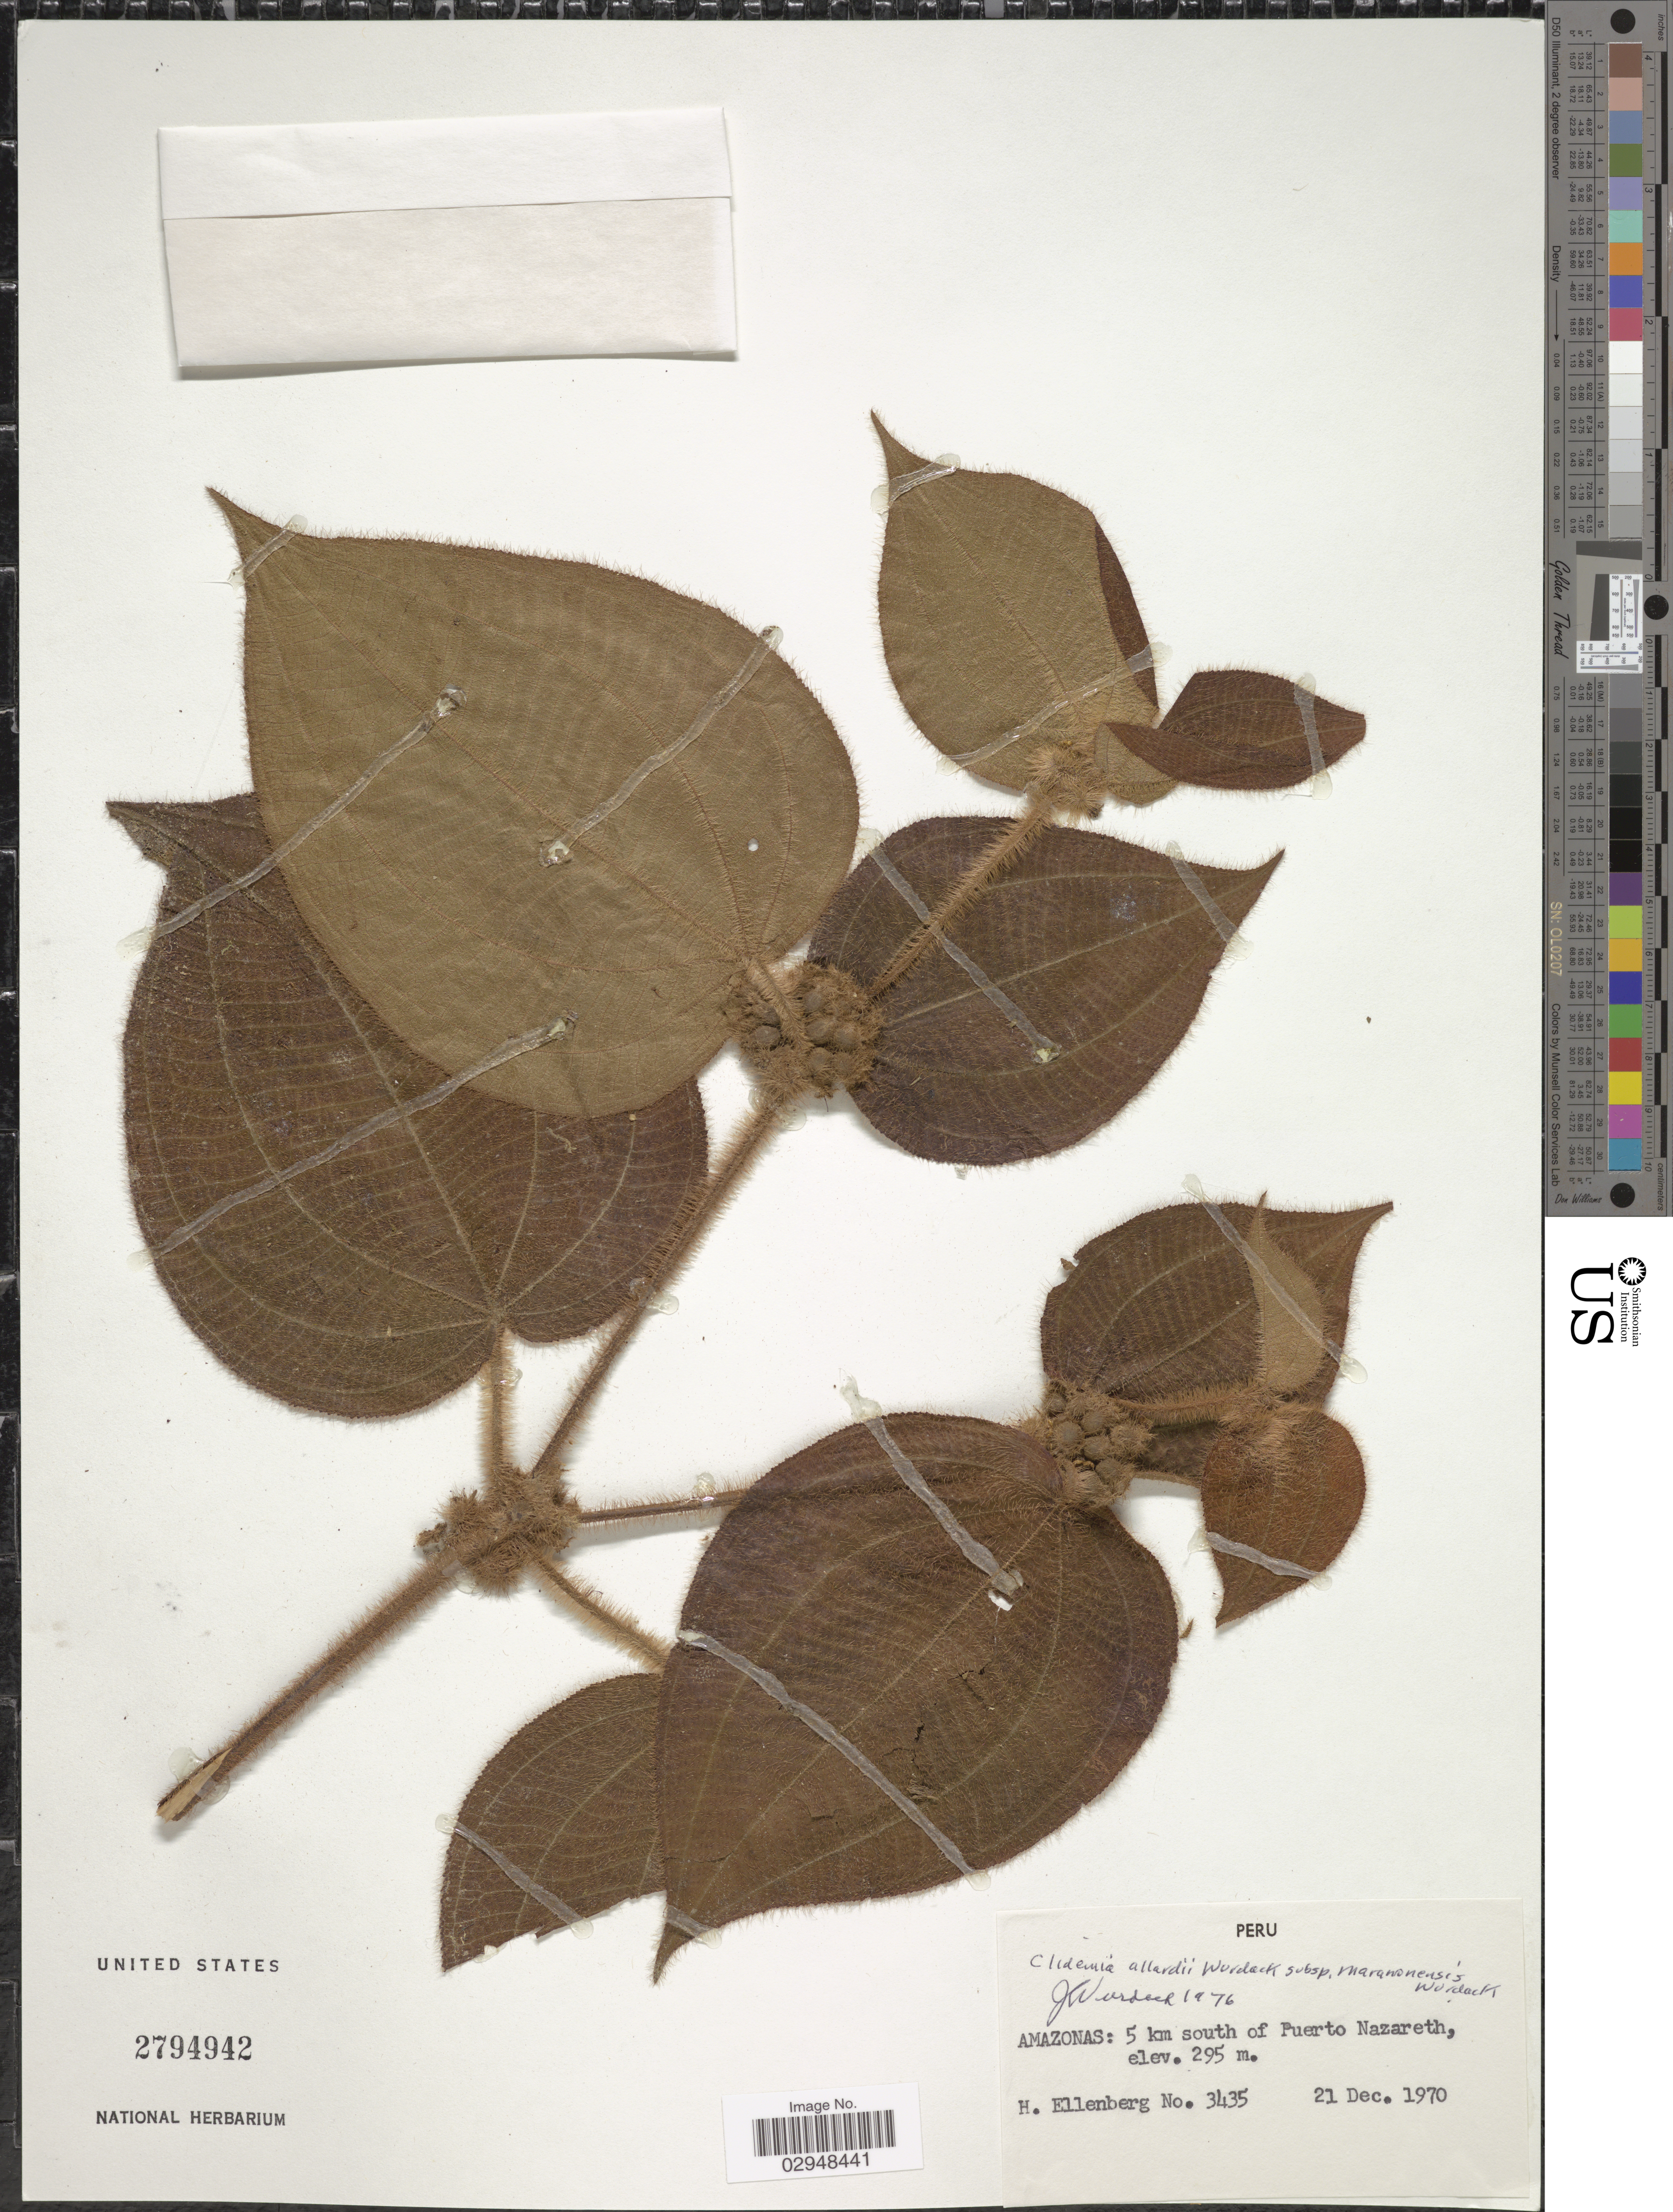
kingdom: Plantae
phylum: Tracheophyta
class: Magnoliopsida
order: Myrtales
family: Melastomataceae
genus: Clidemia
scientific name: Clidemia allardii subsp. maranonensis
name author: Wurdack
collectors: H. Ellenberg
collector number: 3435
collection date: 1970-12-21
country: Peru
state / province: Amazonas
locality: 5 km S of Puerto Nazareth.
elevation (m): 295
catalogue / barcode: US 2794942